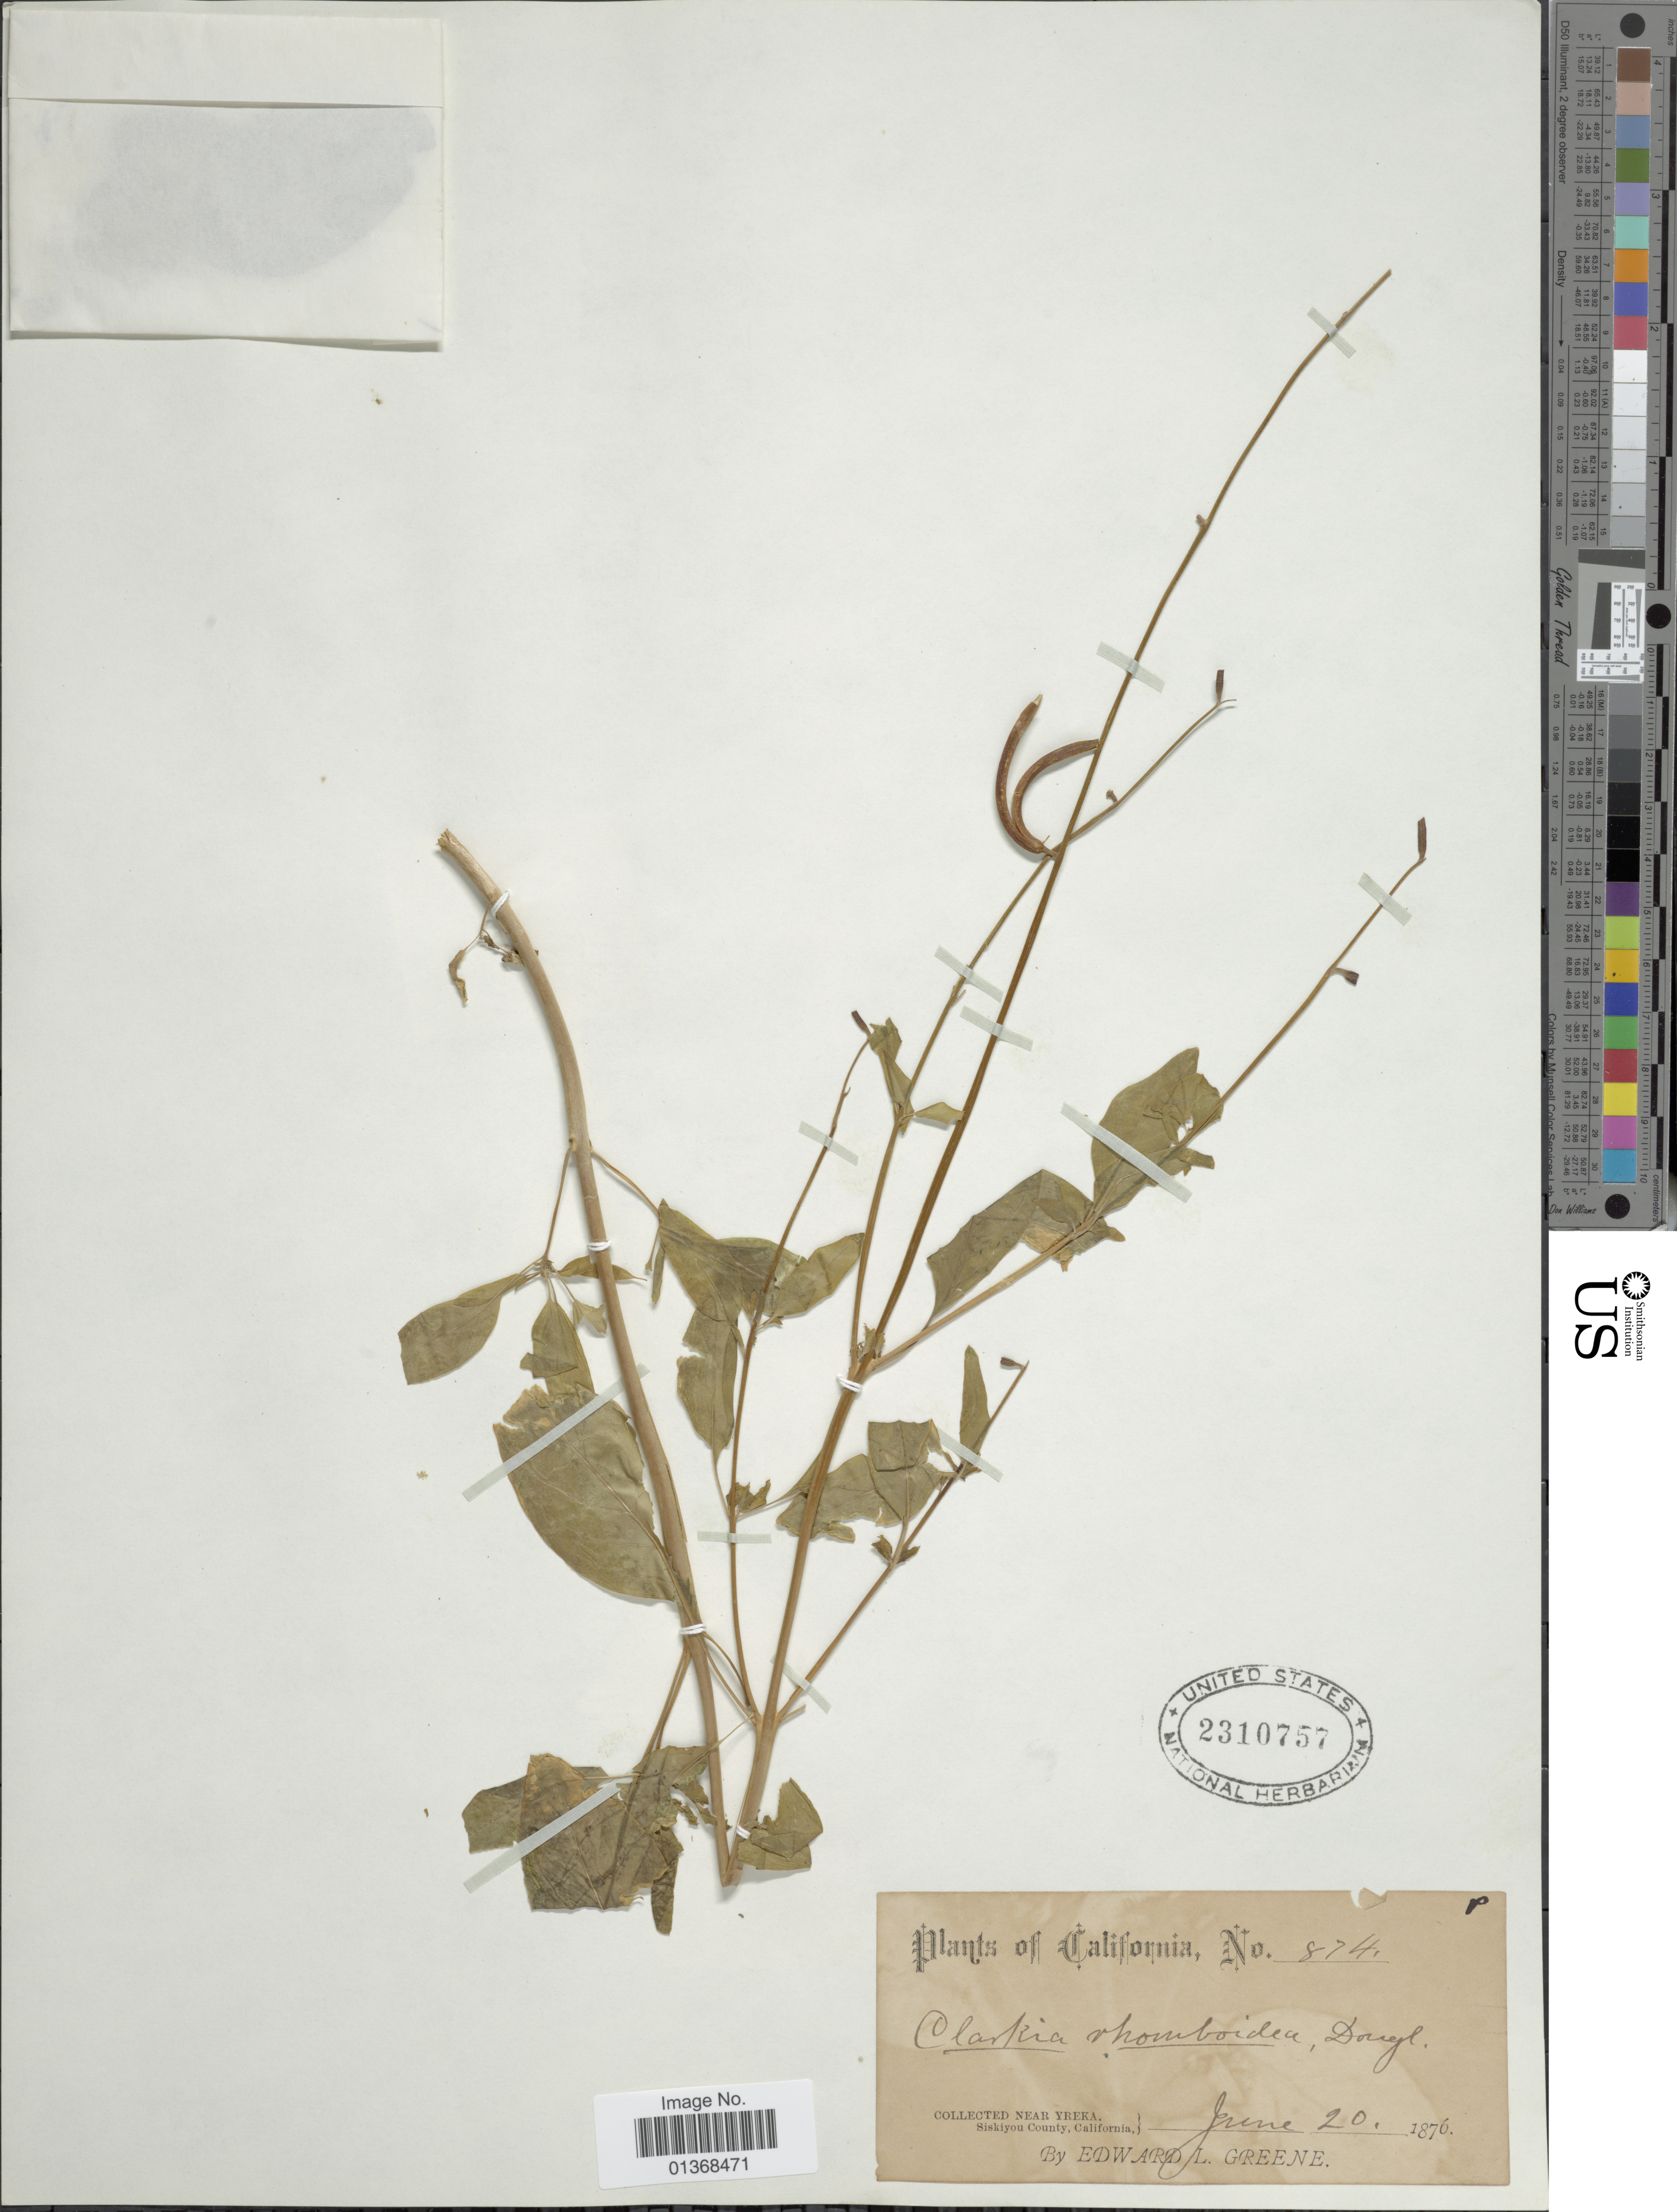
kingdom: Plantae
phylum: Tracheophyta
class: Magnoliopsida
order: Myrtales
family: Onagraceae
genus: Clarkia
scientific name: Clarkia rhomboidea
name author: Douglas ex Hook.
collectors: E. L. Greene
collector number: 874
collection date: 1876-06-20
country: United States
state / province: California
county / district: Siskiyou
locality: Near Yreka, Siskiyou County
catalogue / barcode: US 2310757